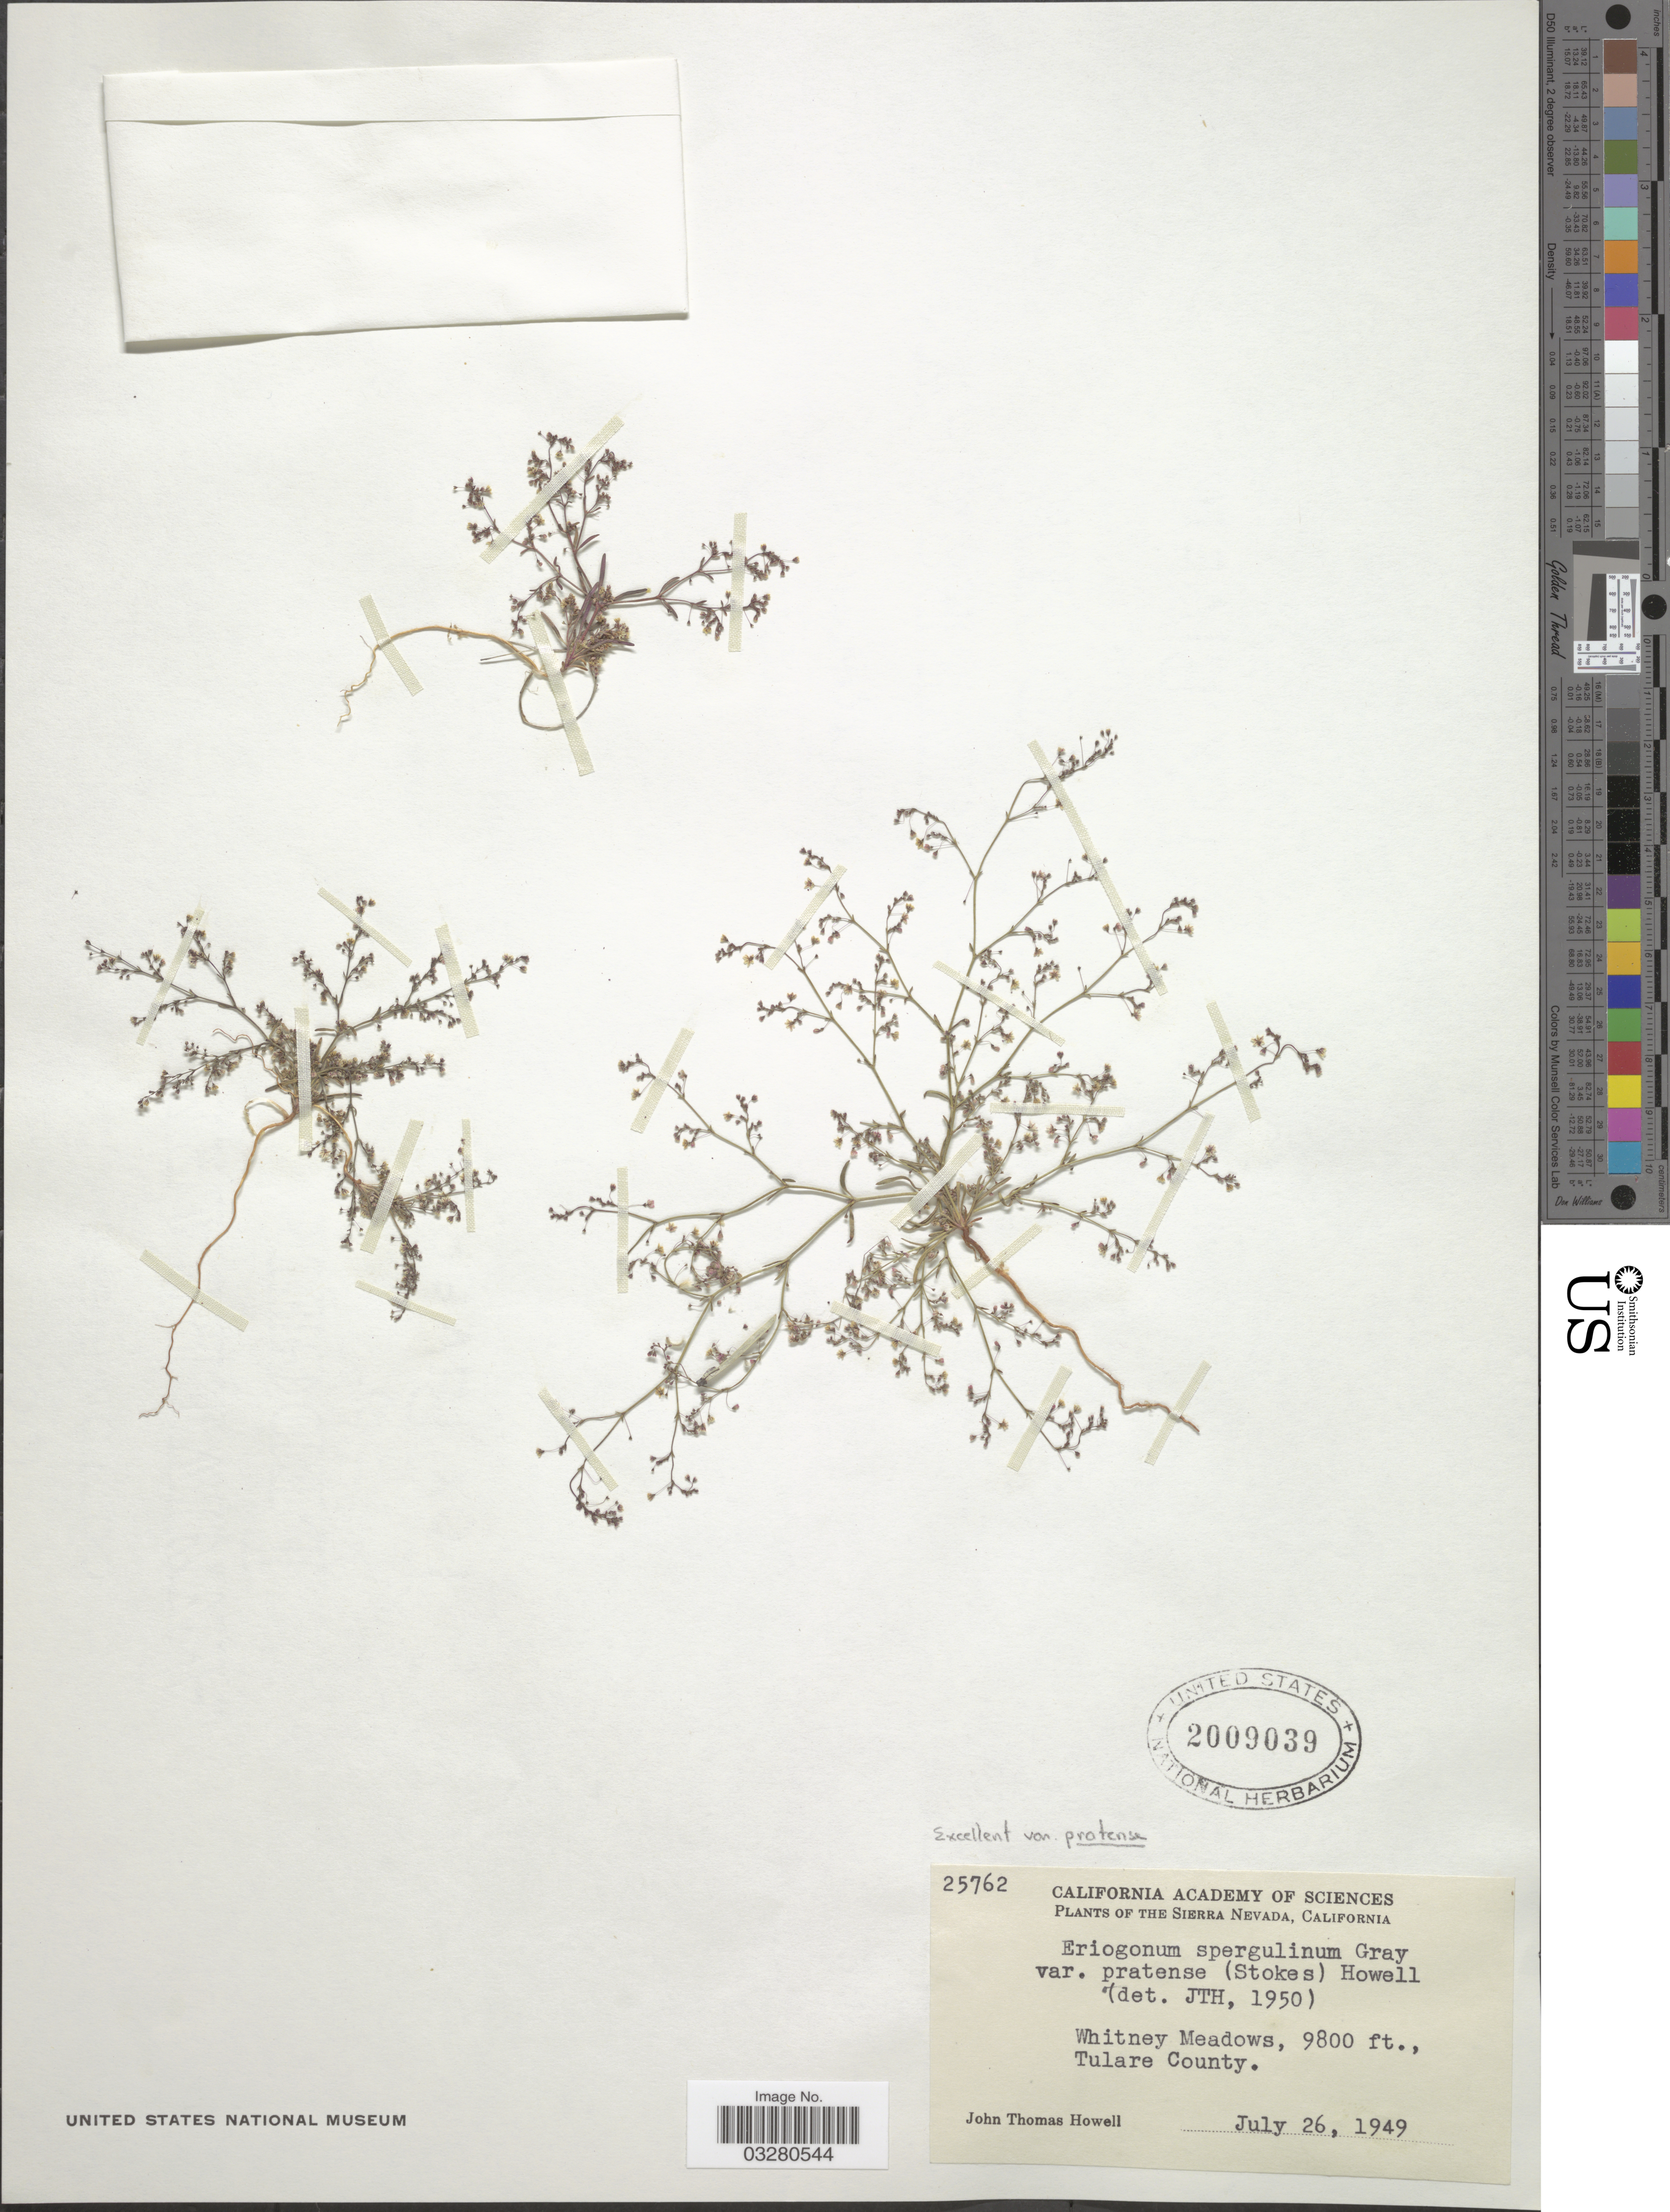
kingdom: Plantae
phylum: Tracheophyta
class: Magnoliopsida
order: Caryophyllales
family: Polygonaceae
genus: Eriogonum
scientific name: Eriogonum spergulinum var. pratense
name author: (S. Stokes) J.T. Howell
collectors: J. T. Howell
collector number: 25762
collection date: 1949-07-26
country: United States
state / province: California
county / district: Tulare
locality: The Sierra Nevada. Whitney Meadows, Tulare County.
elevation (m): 2987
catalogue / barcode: US 2009039